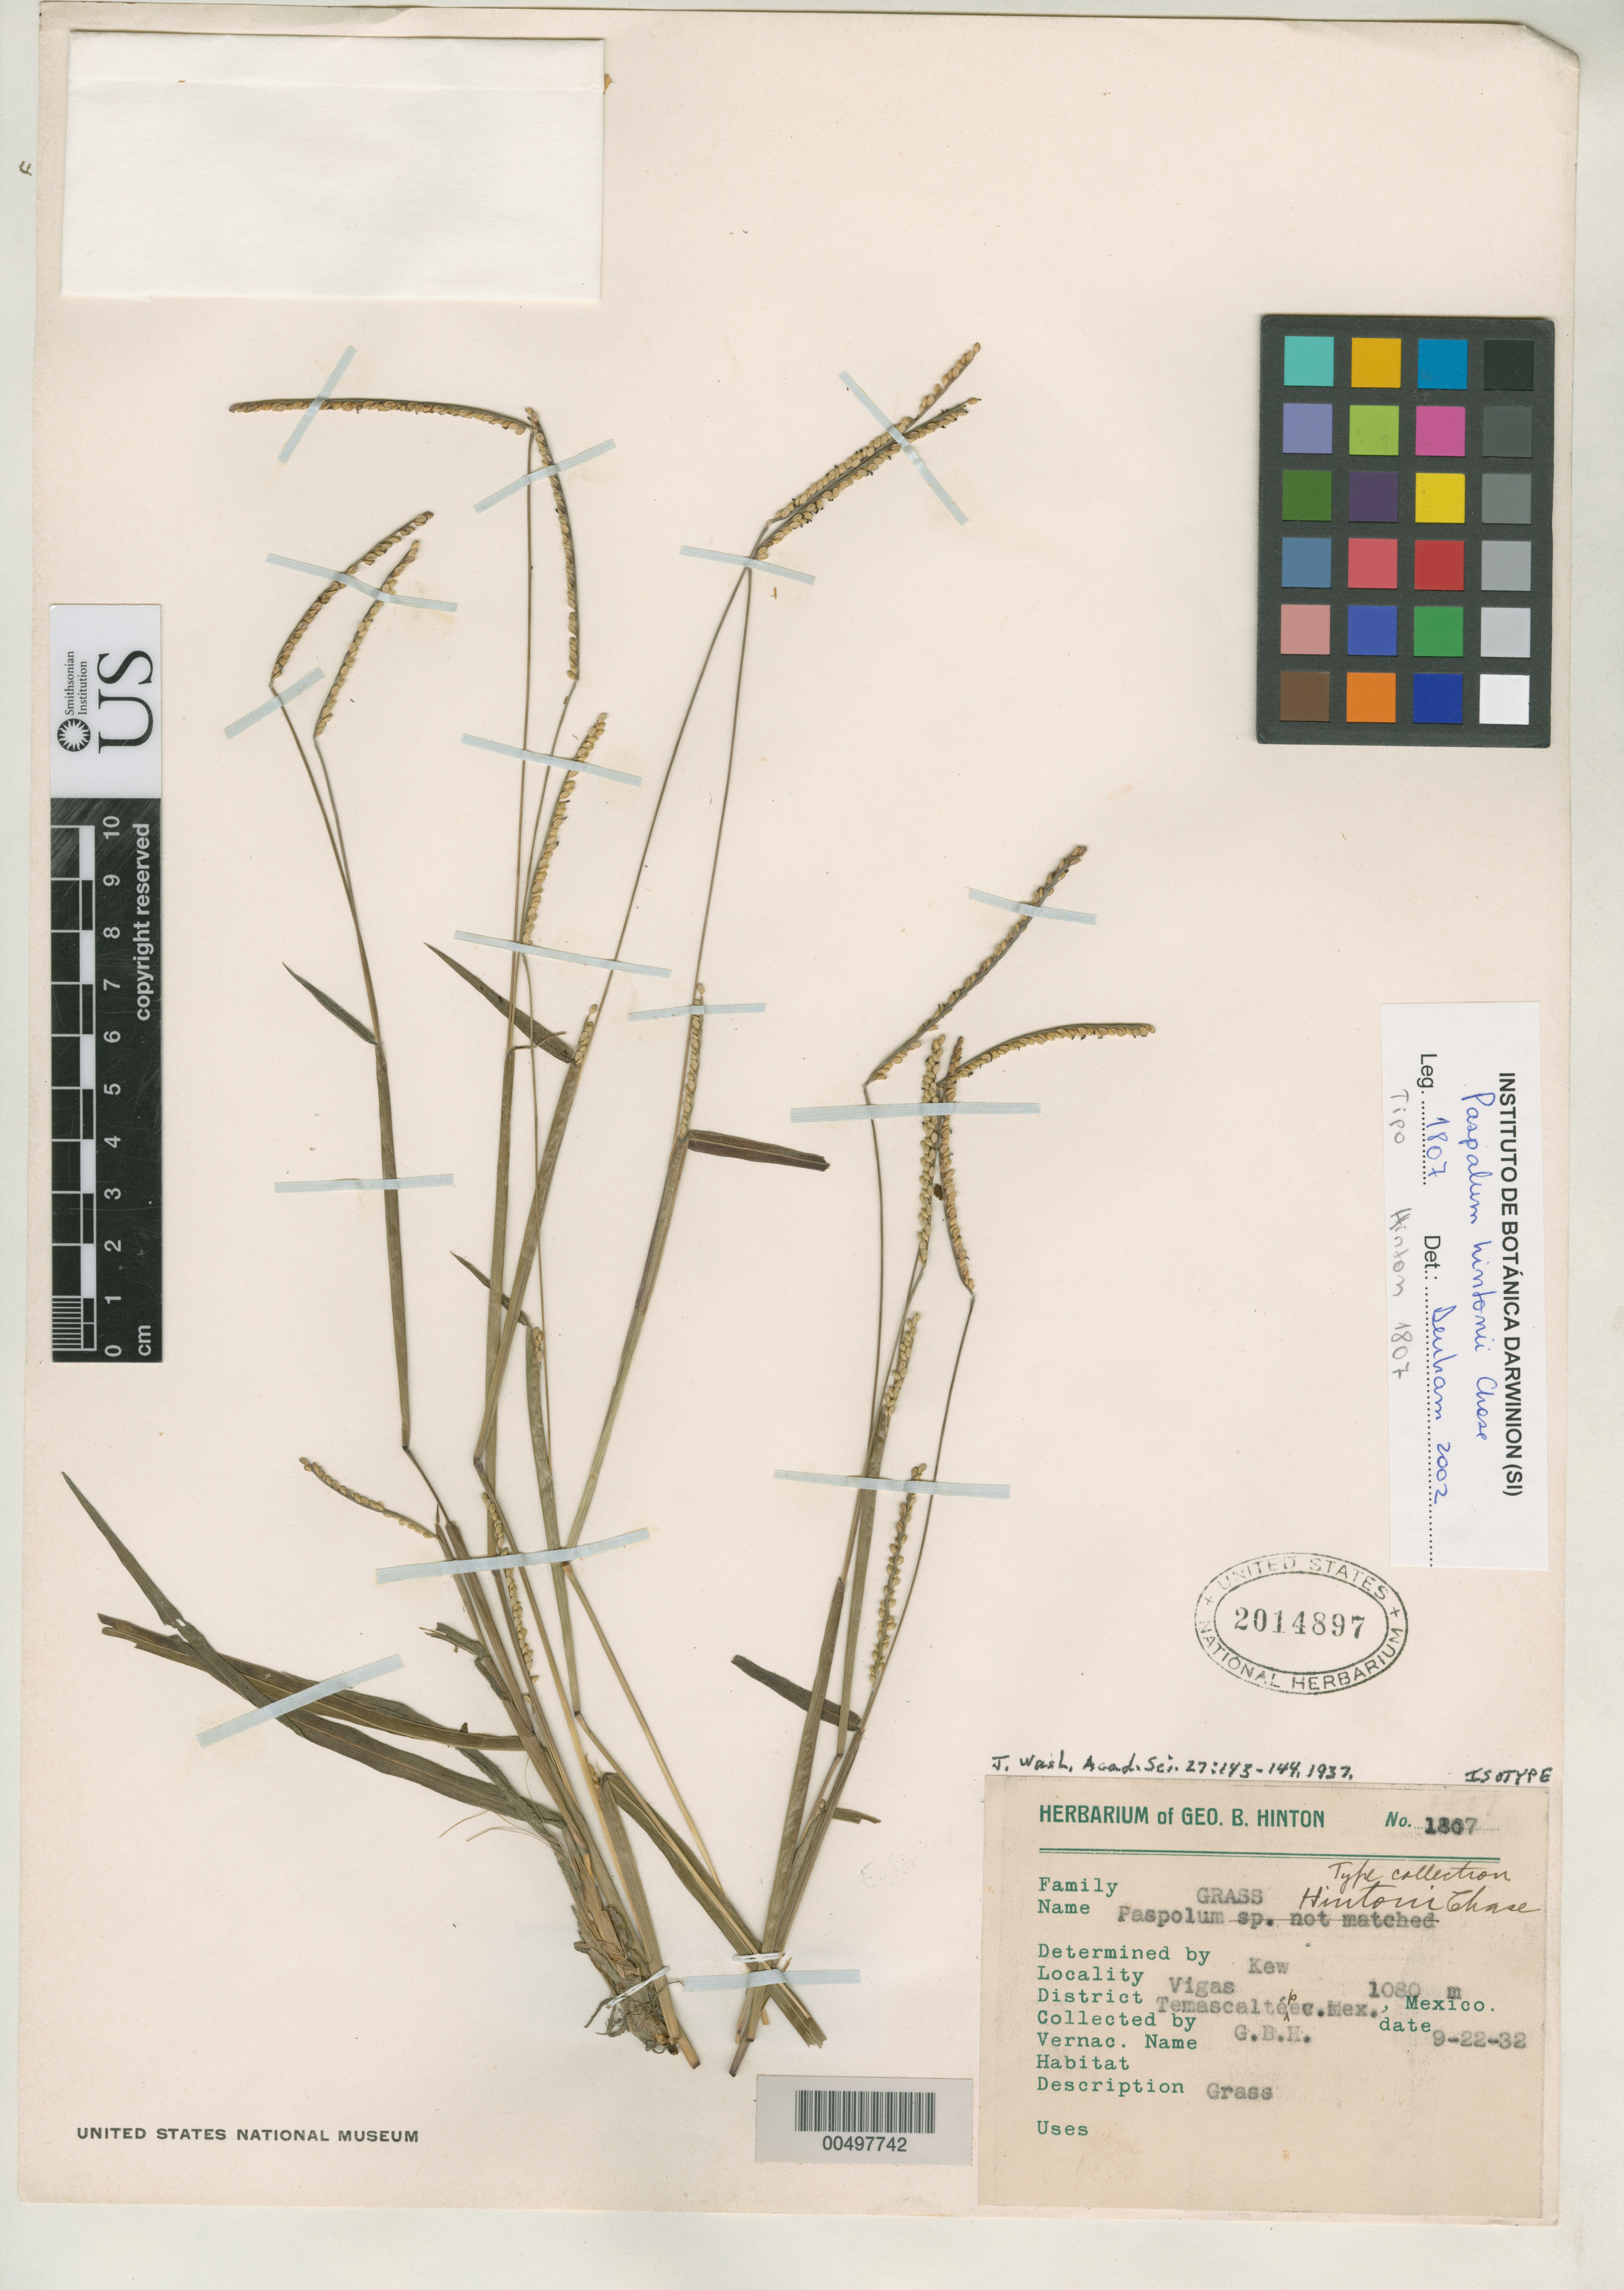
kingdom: Plantae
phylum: Tracheophyta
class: Liliopsida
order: Poales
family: Poaceae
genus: Paspalum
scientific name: Paspalum hintonii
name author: Chase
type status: Isotype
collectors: G. B. Hinton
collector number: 1807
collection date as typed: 22 Sep 1932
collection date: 1932-09-22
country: Mexico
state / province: México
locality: Vigas, Temascaltepec Dist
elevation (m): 1080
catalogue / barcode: US 2014897